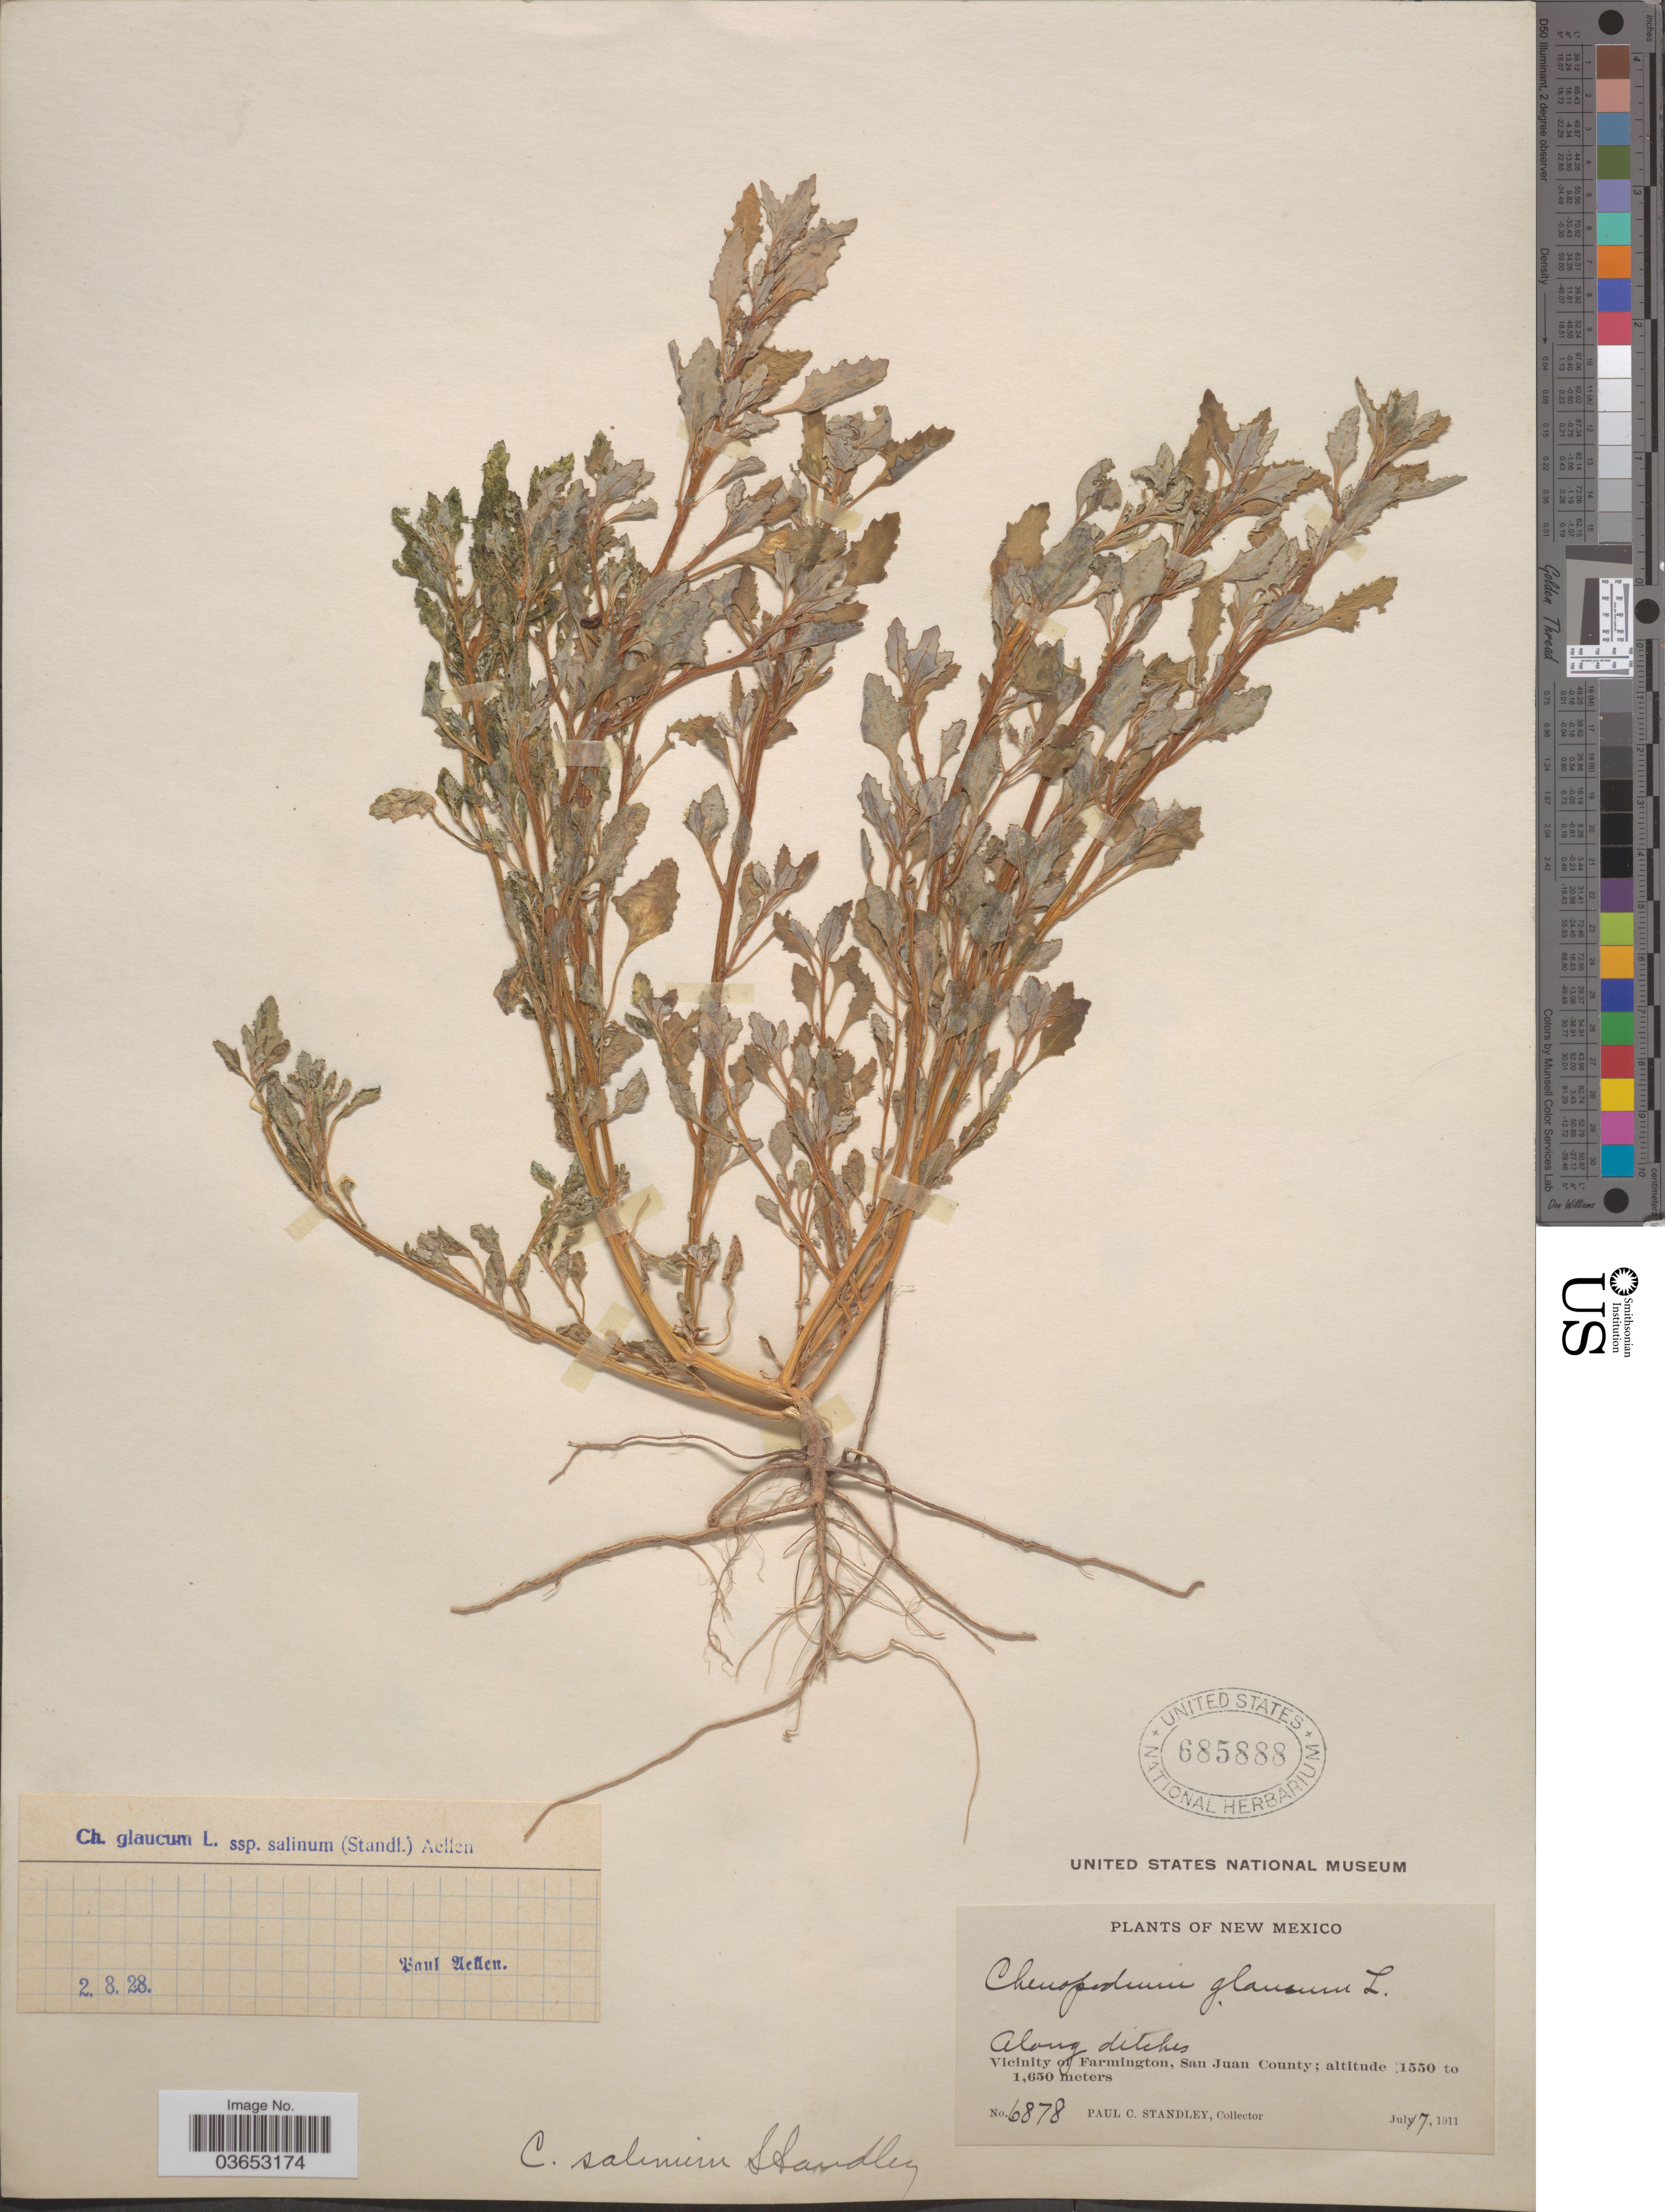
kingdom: Plantae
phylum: Tracheophyta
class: Magnoliopsida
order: Caryophyllales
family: Amaranthaceae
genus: Chenopodium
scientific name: Chenopodium glaucum subsp. salinum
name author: (Aellen) Aellen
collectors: P. C. Standley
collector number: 6878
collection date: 1911-07-17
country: United States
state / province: New Mexico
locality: Vicinity of Farmington, San Juan County.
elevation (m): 1550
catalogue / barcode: US 685888